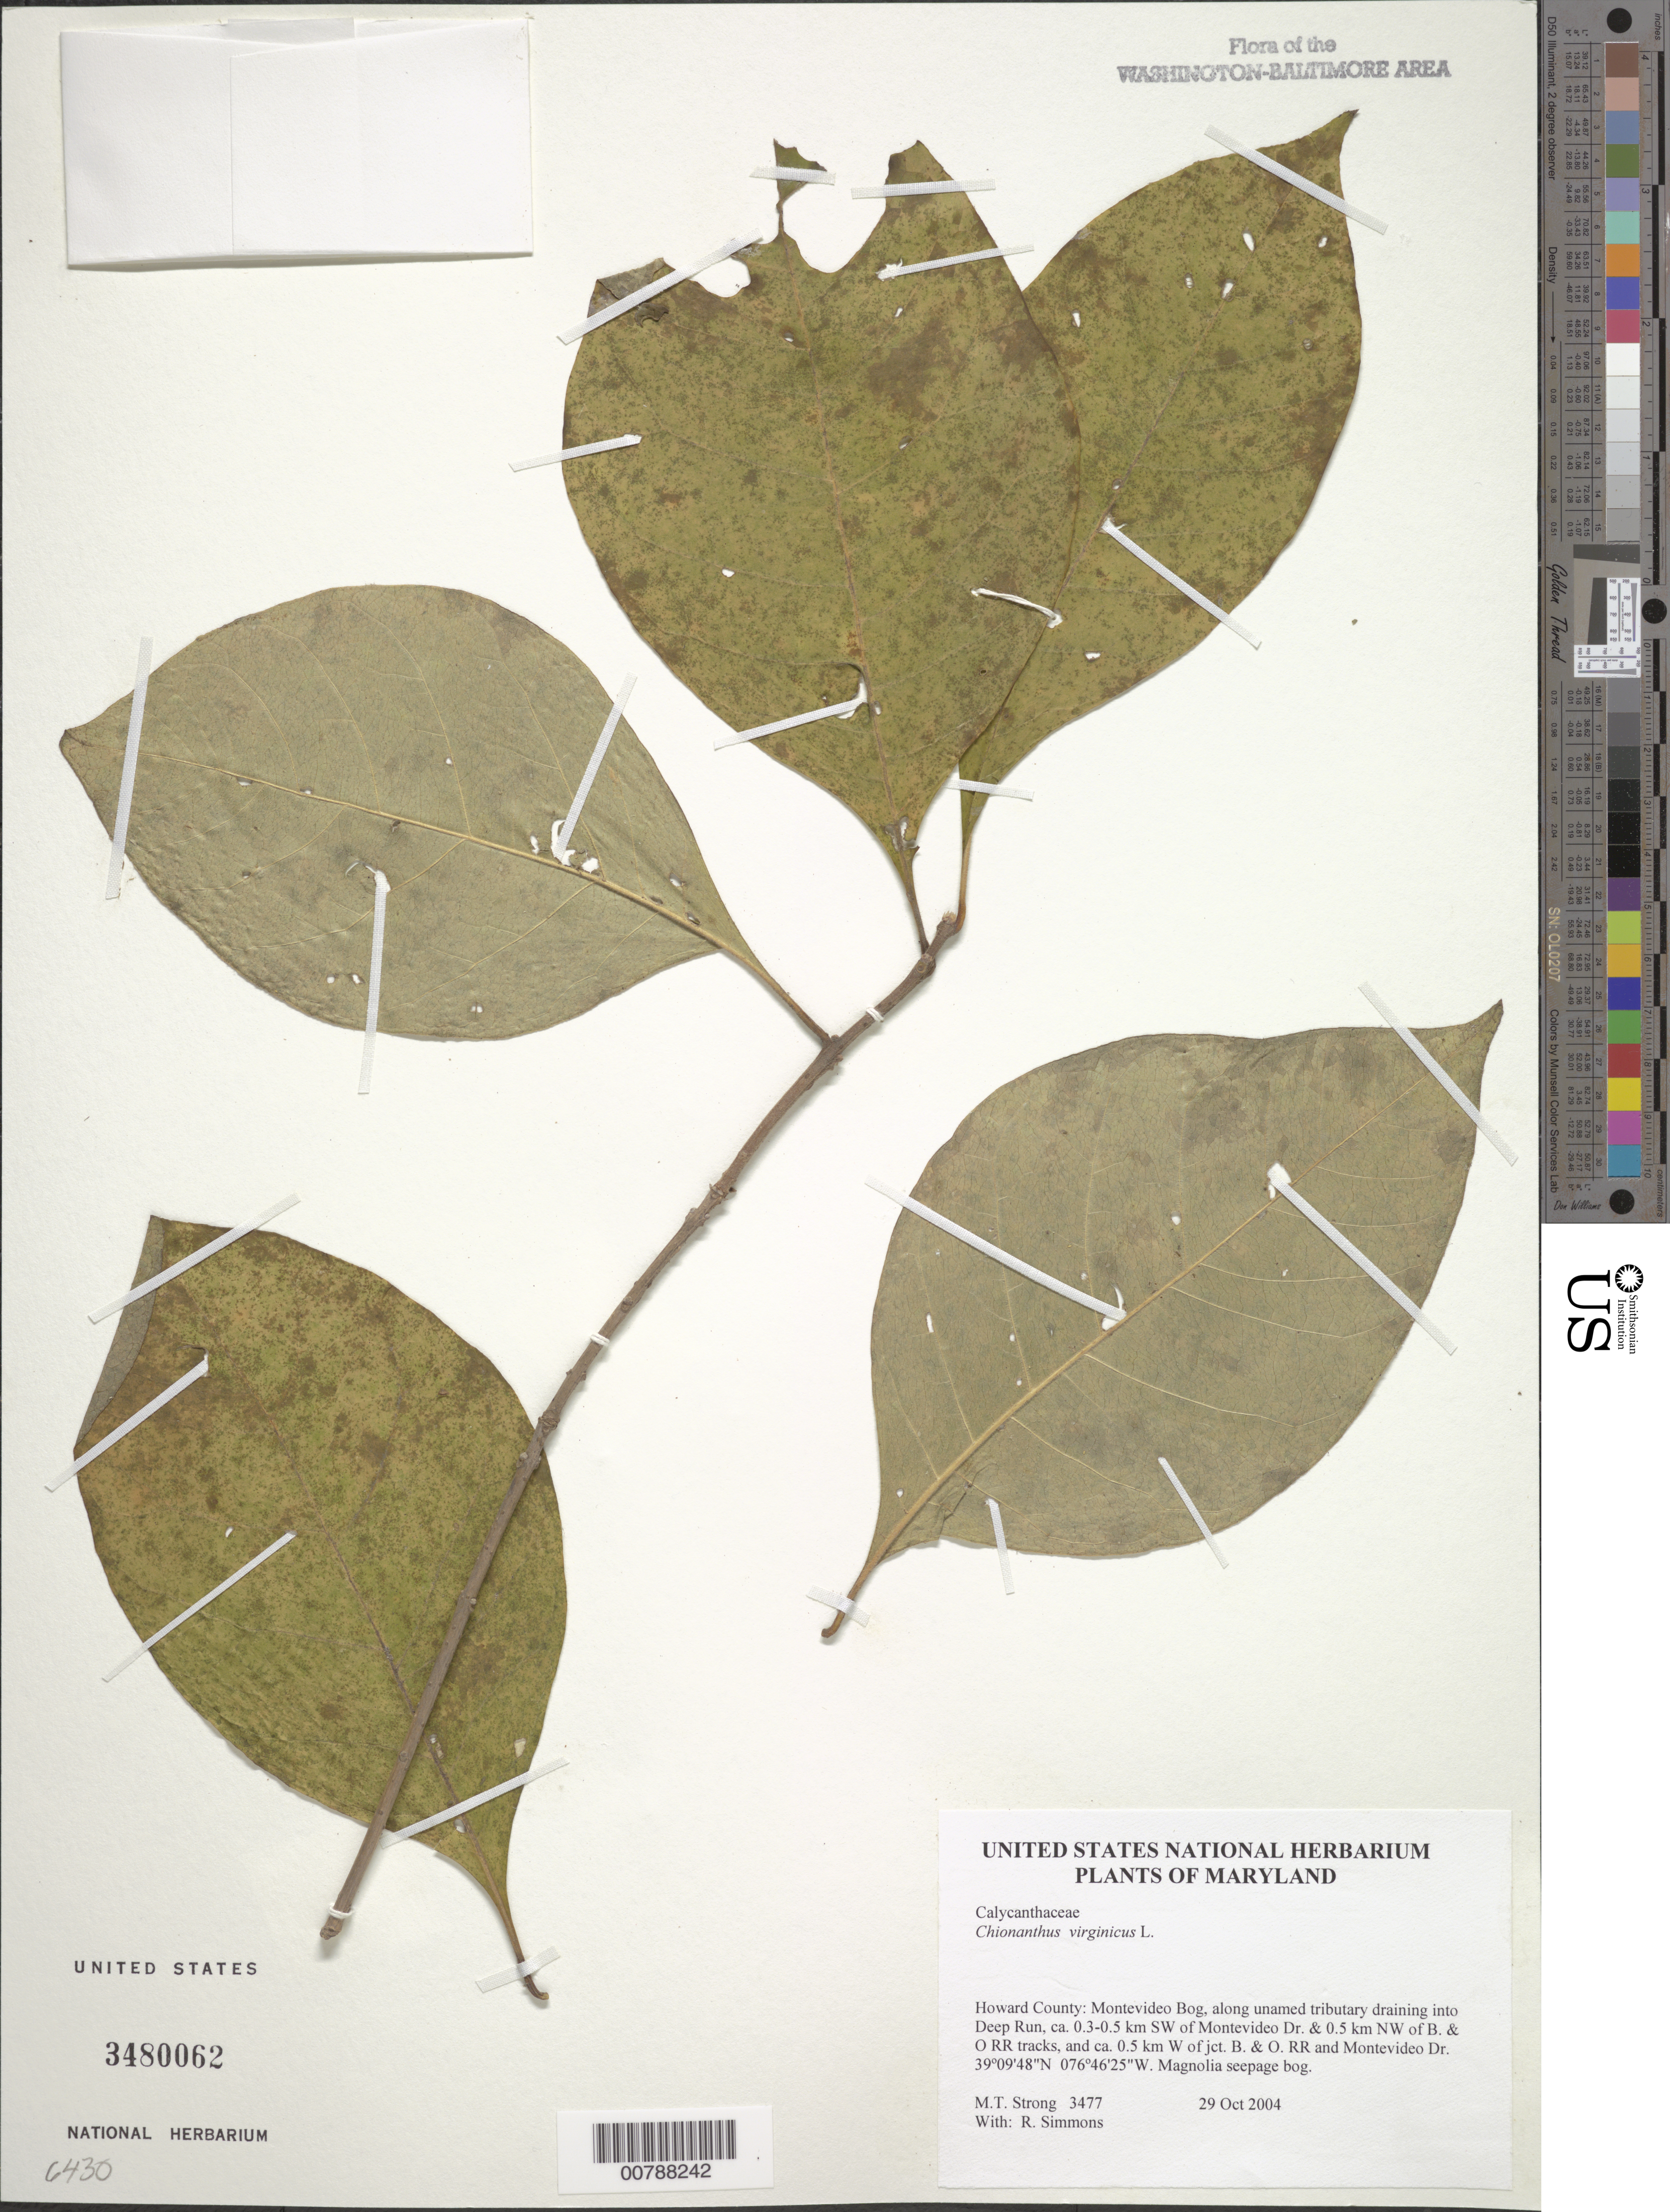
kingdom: Plantae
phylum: Tracheophyta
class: Magnoliopsida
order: Lamiales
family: Oleaceae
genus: Chionanthus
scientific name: Chionanthus virginicus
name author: L.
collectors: M. T. Strong & R. B. Simmons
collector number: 3477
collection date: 2004-10-29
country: United States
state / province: Maryland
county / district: Howard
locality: Montevideo Bog, along unnamed tributary draining into Deep Run, ca. 0.3-0.5 km SW of Montevideo Dr. and 0.5 km NW of B. & O. RR tracks, and ca. 0.5 km W of jct. B. & O. R.R. and Montevideo Dr.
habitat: Magnolia seepage bog.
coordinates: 39 09'48"N, 076 46'25"W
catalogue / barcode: US 3480062